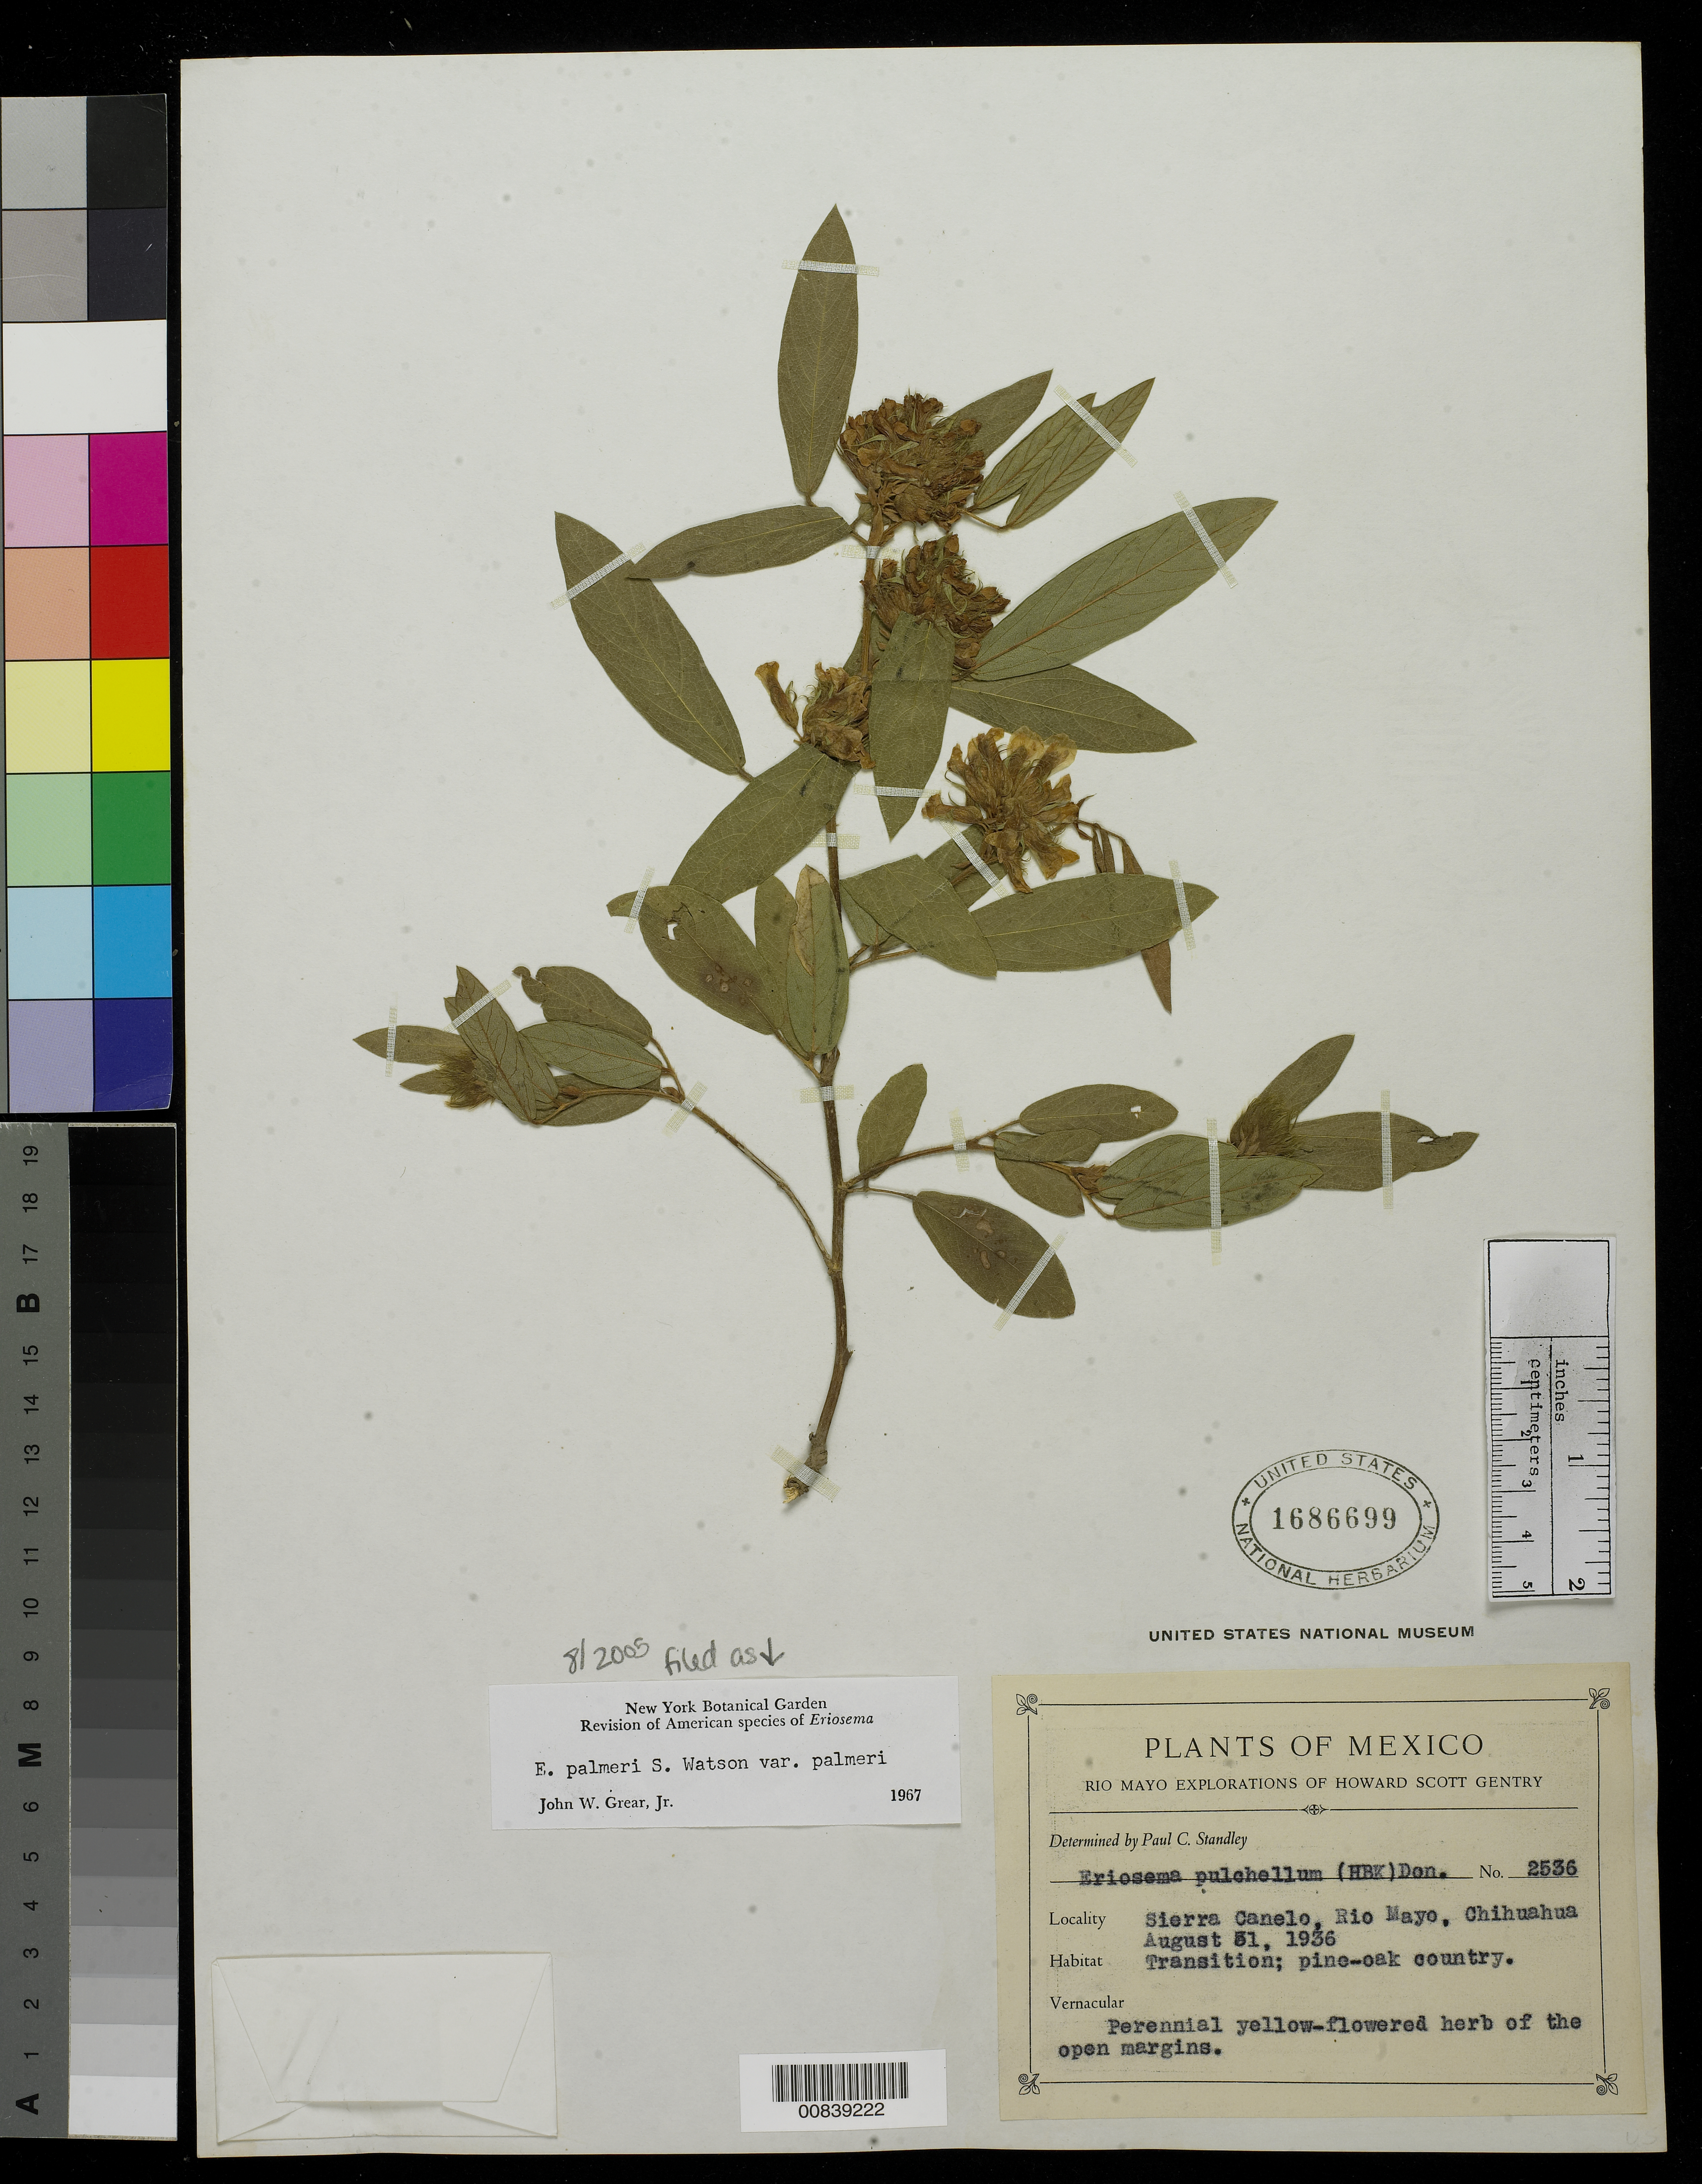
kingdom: Plantae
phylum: Tracheophyta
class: Magnoliopsida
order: Fabales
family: Fabaceae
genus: Eriosema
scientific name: Eriosema palmeri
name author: S. Watson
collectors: H. S. Gentry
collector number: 2536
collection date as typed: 31 Aug 1936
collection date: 1936-08-31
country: Mexico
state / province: Chihuahua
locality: Sierra Canelo, Rio Mayo, Chihuahua.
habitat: Transition; pine-oak country. Open margins.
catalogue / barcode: US 1686699